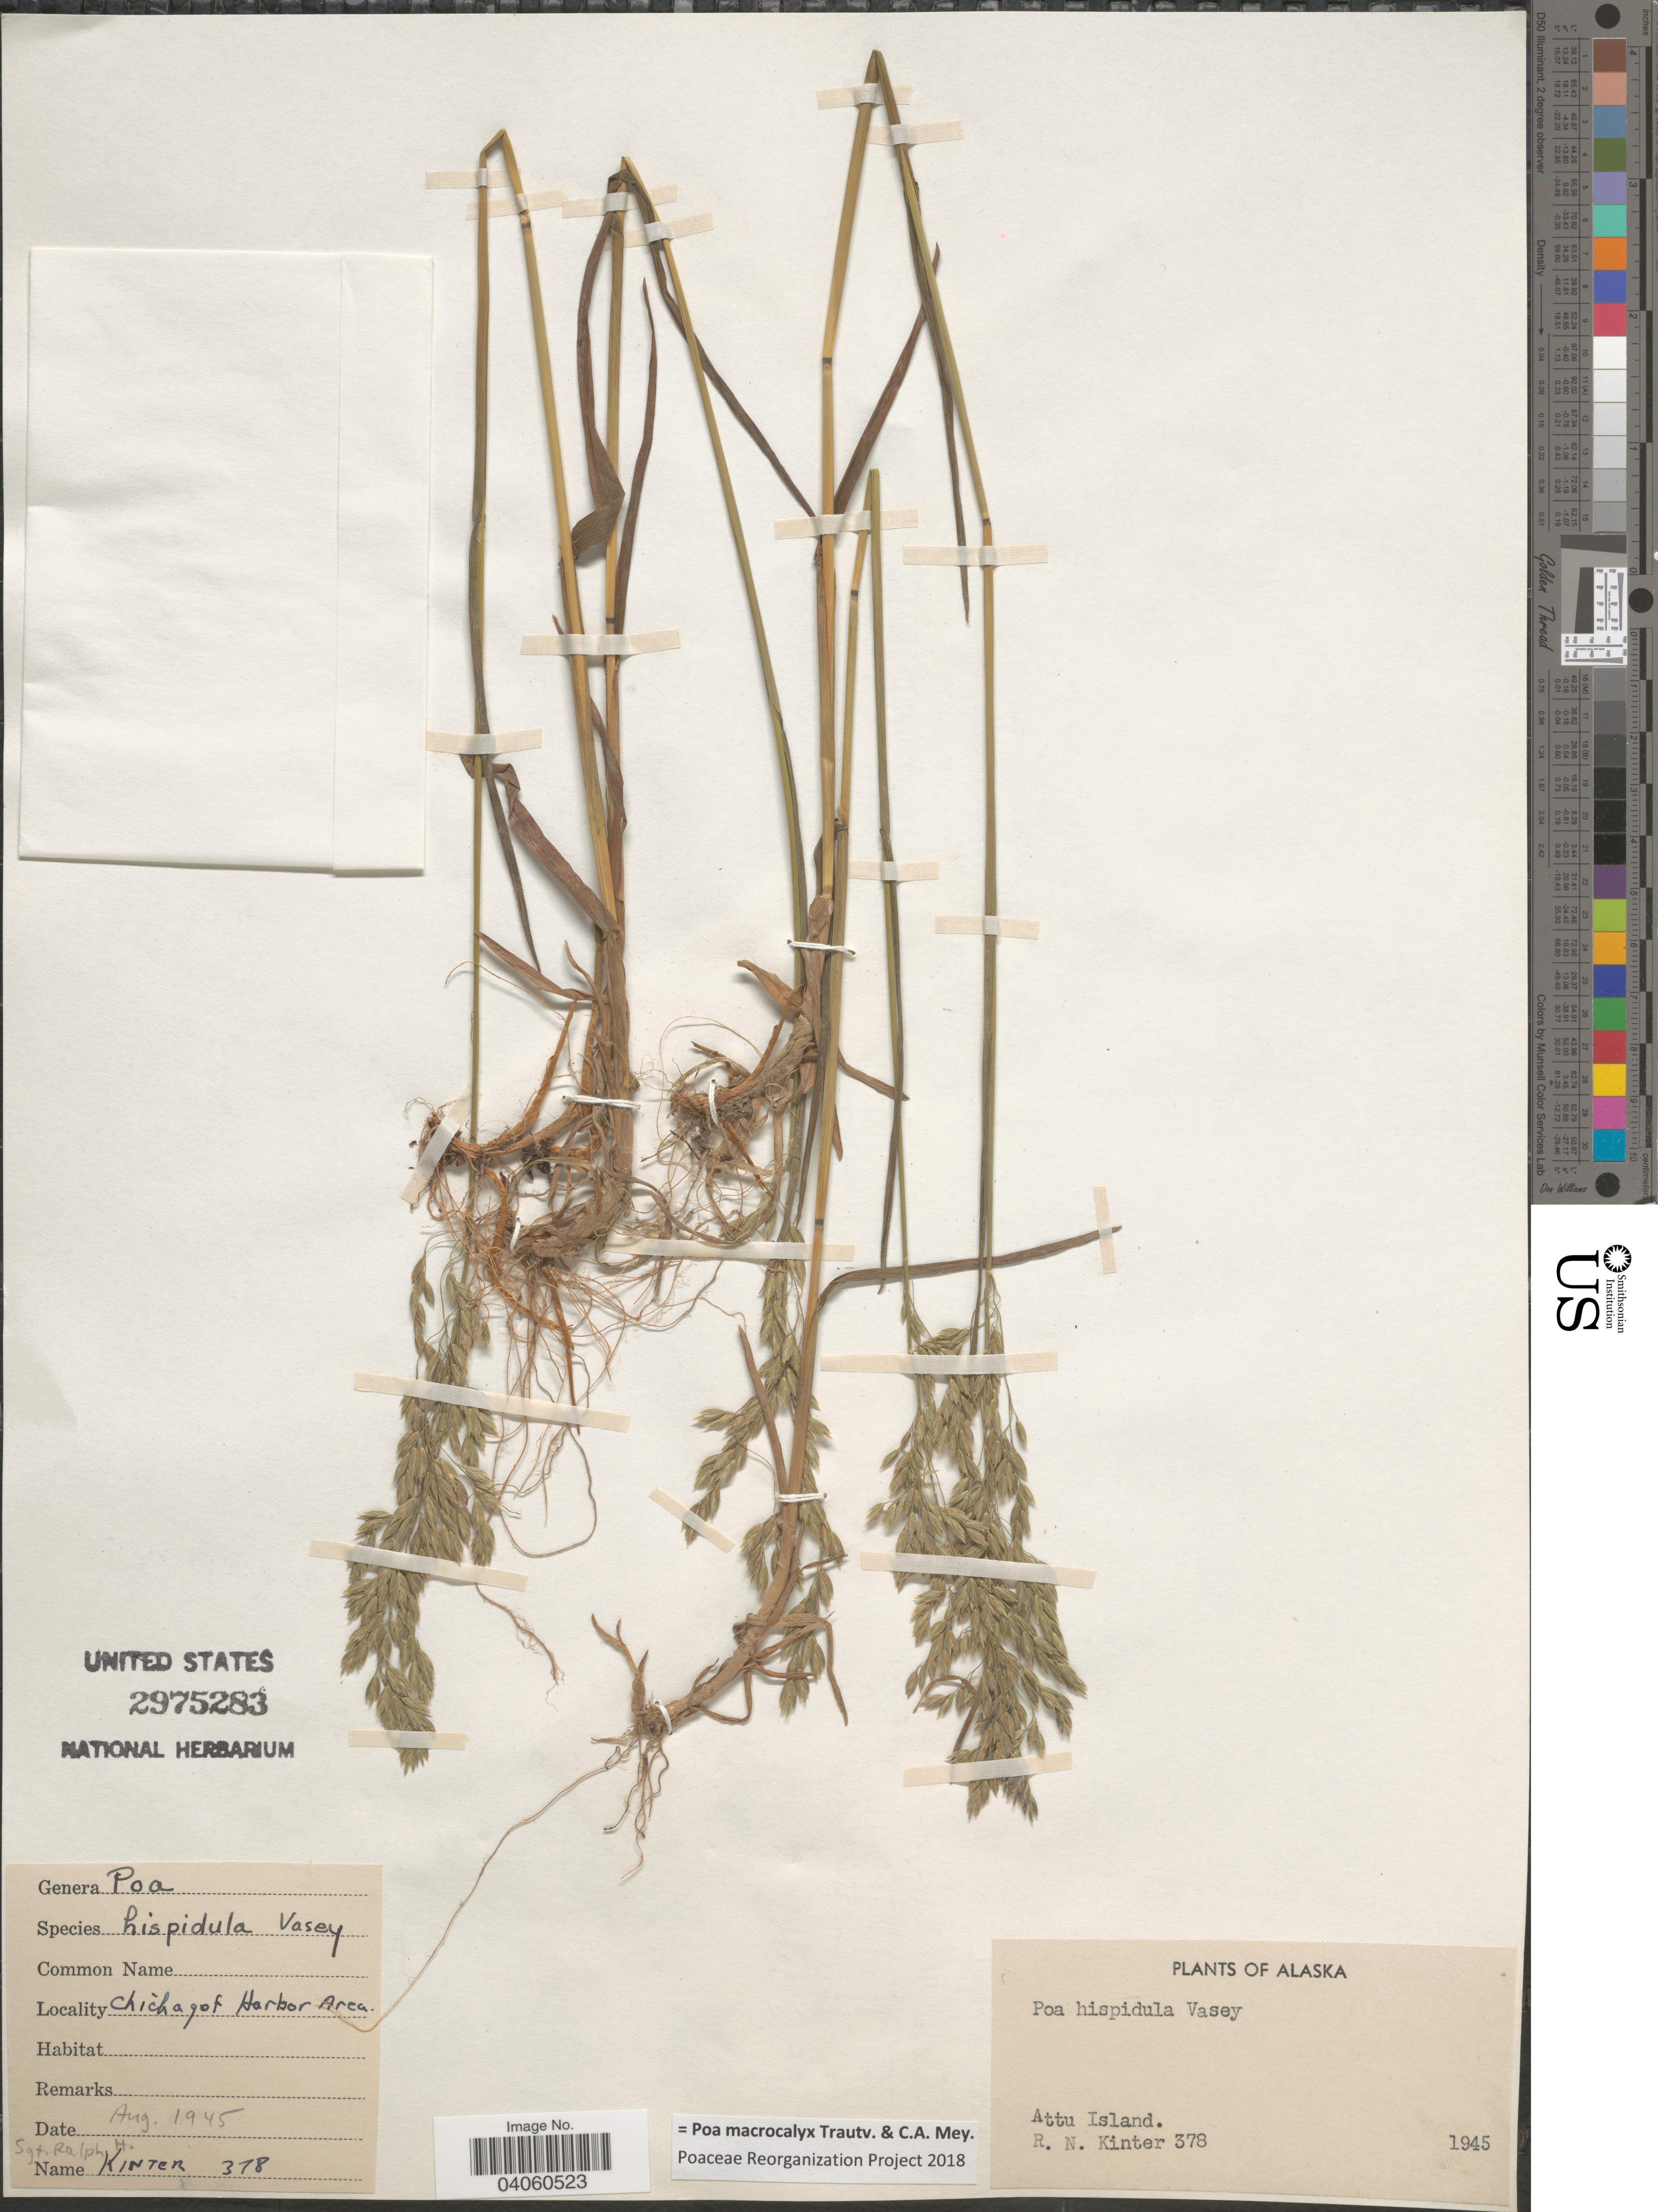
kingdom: Plantae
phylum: Tracheophyta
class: Liliopsida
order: Poales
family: Poaceae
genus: Poa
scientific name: Poa macrocalyx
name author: Trautv. & C.A. Mey.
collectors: R. Kinter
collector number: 378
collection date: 1945-08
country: United States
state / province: Alaska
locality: Attu Island. Attu Chichagof Harbor Area.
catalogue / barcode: US 2975283